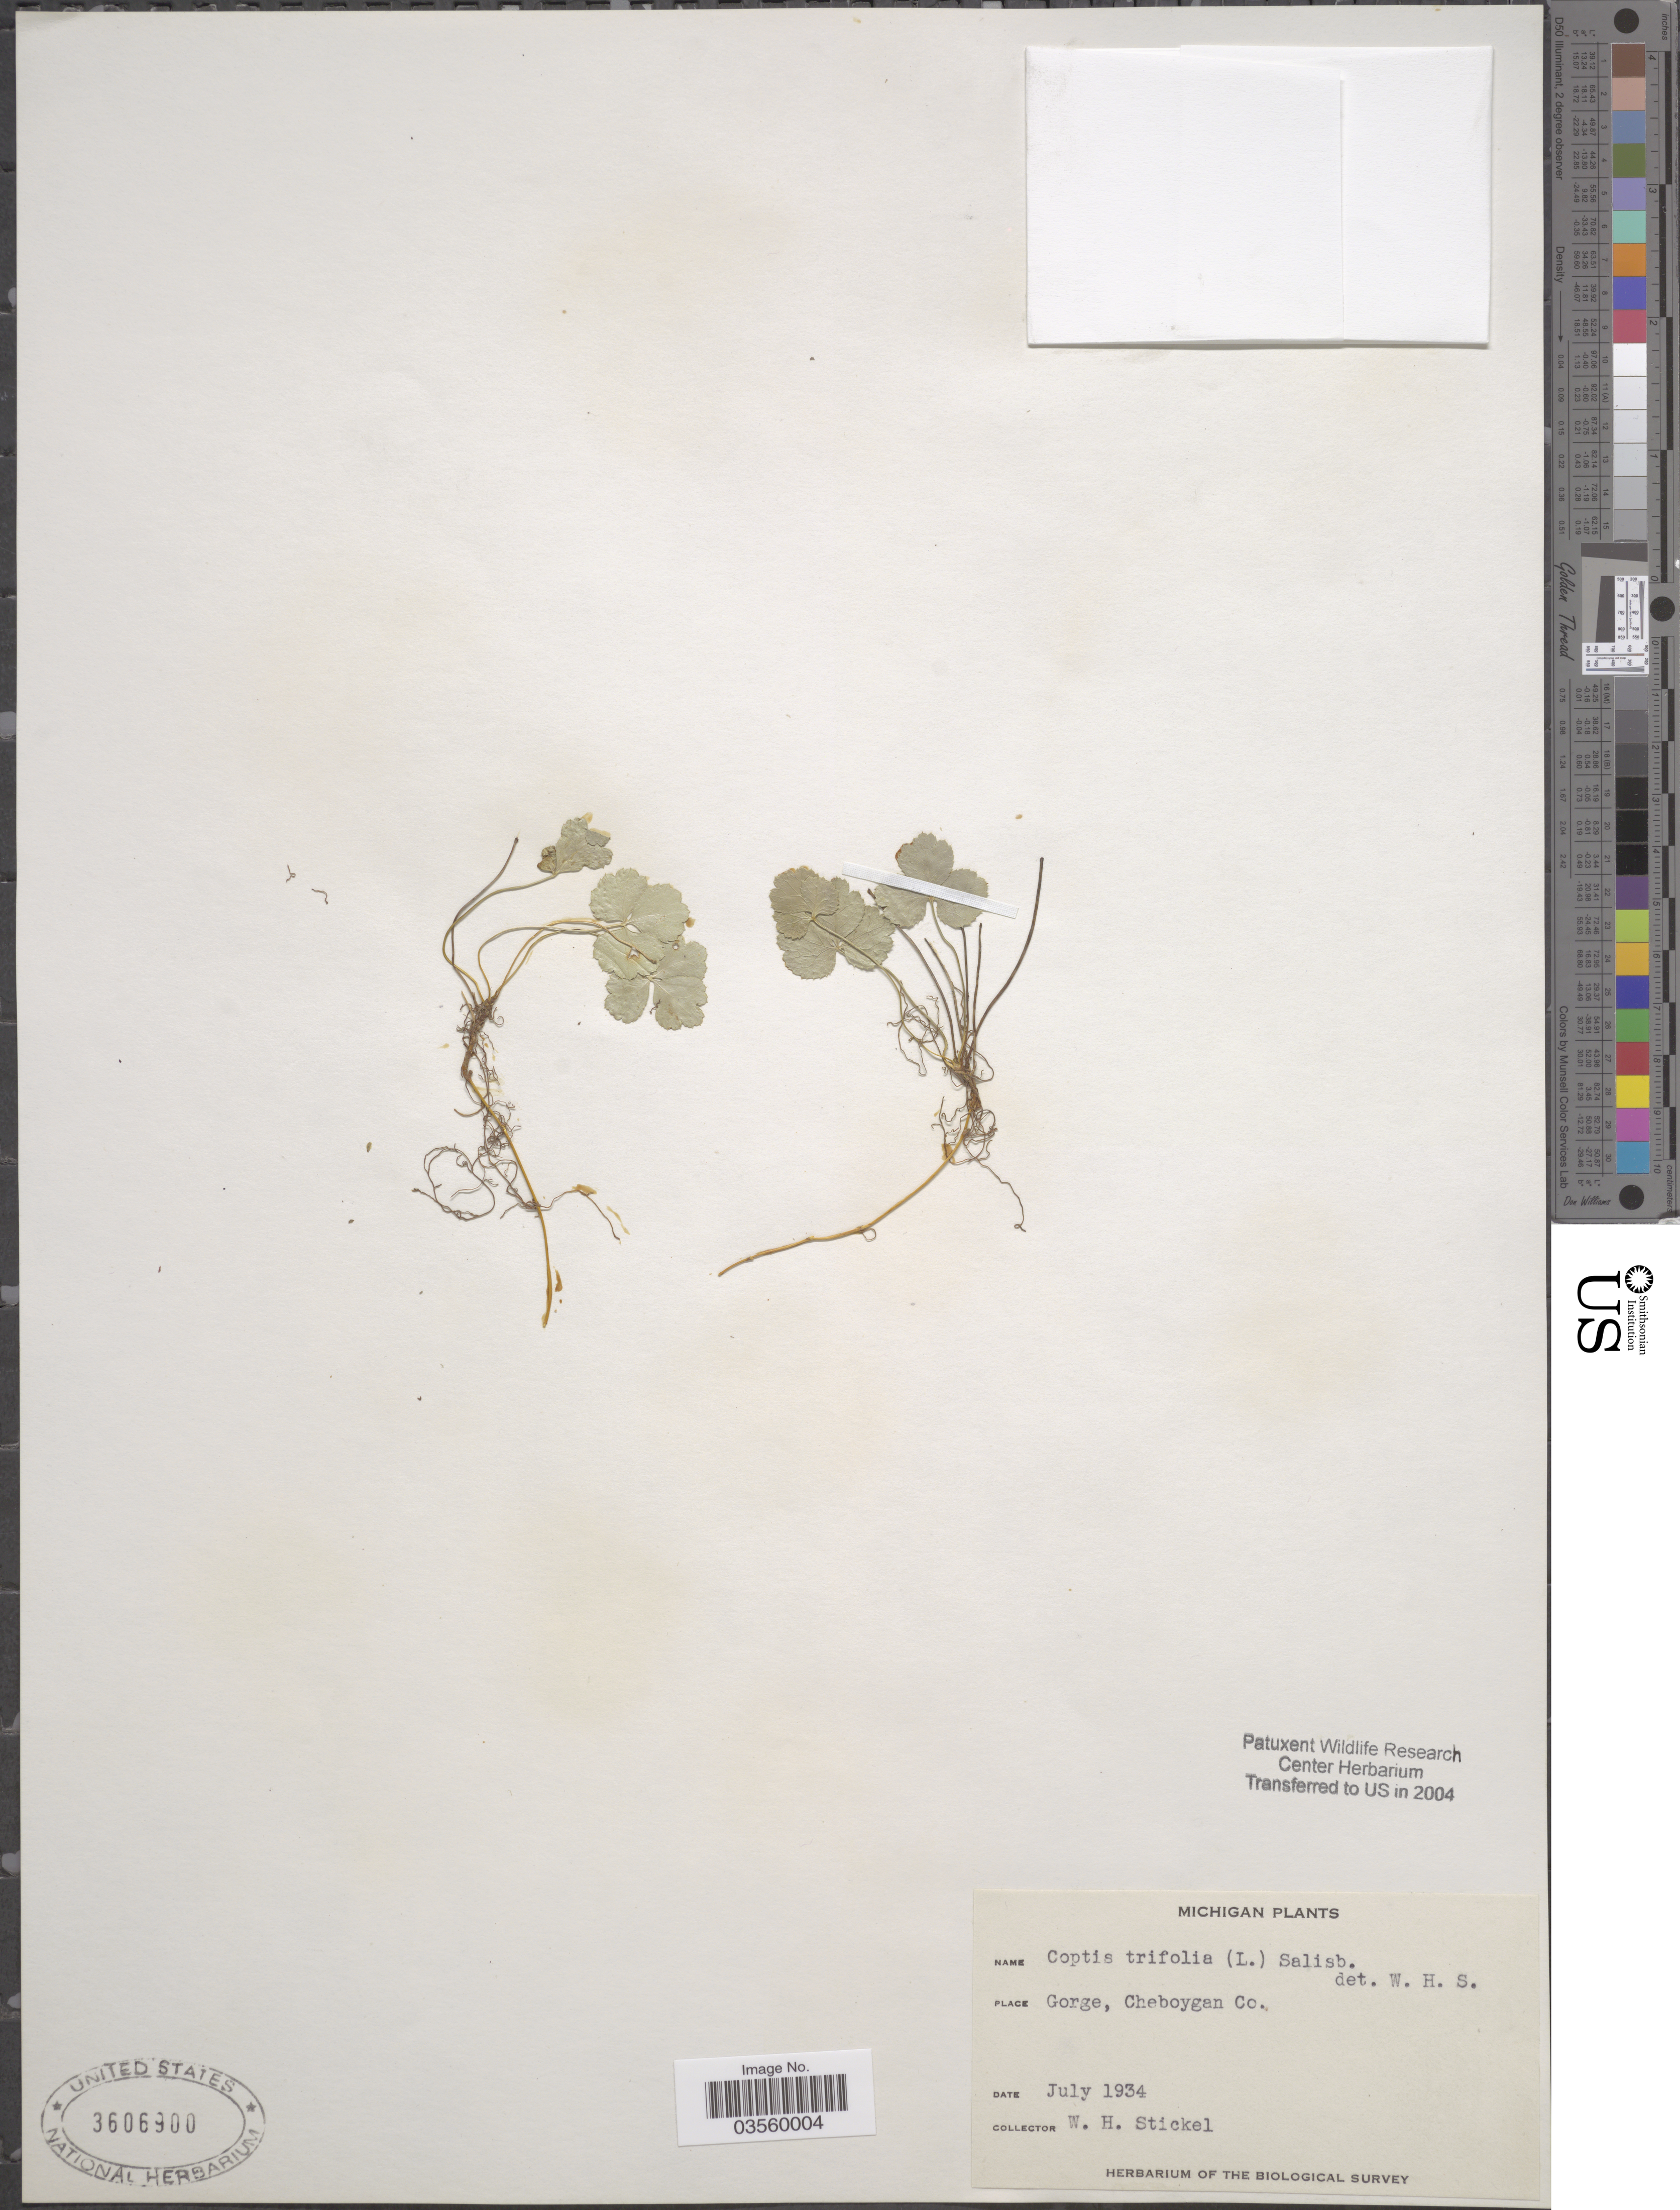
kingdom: Plantae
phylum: Tracheophyta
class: Magnoliopsida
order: Ranunculales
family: Ranunculaceae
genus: Coptis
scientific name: Coptis trifolia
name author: (L.) Salisb.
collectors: W. Stickel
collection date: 1934-07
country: United States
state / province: Michigan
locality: Gorge, Cheboygan Co.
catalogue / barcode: US 3606900